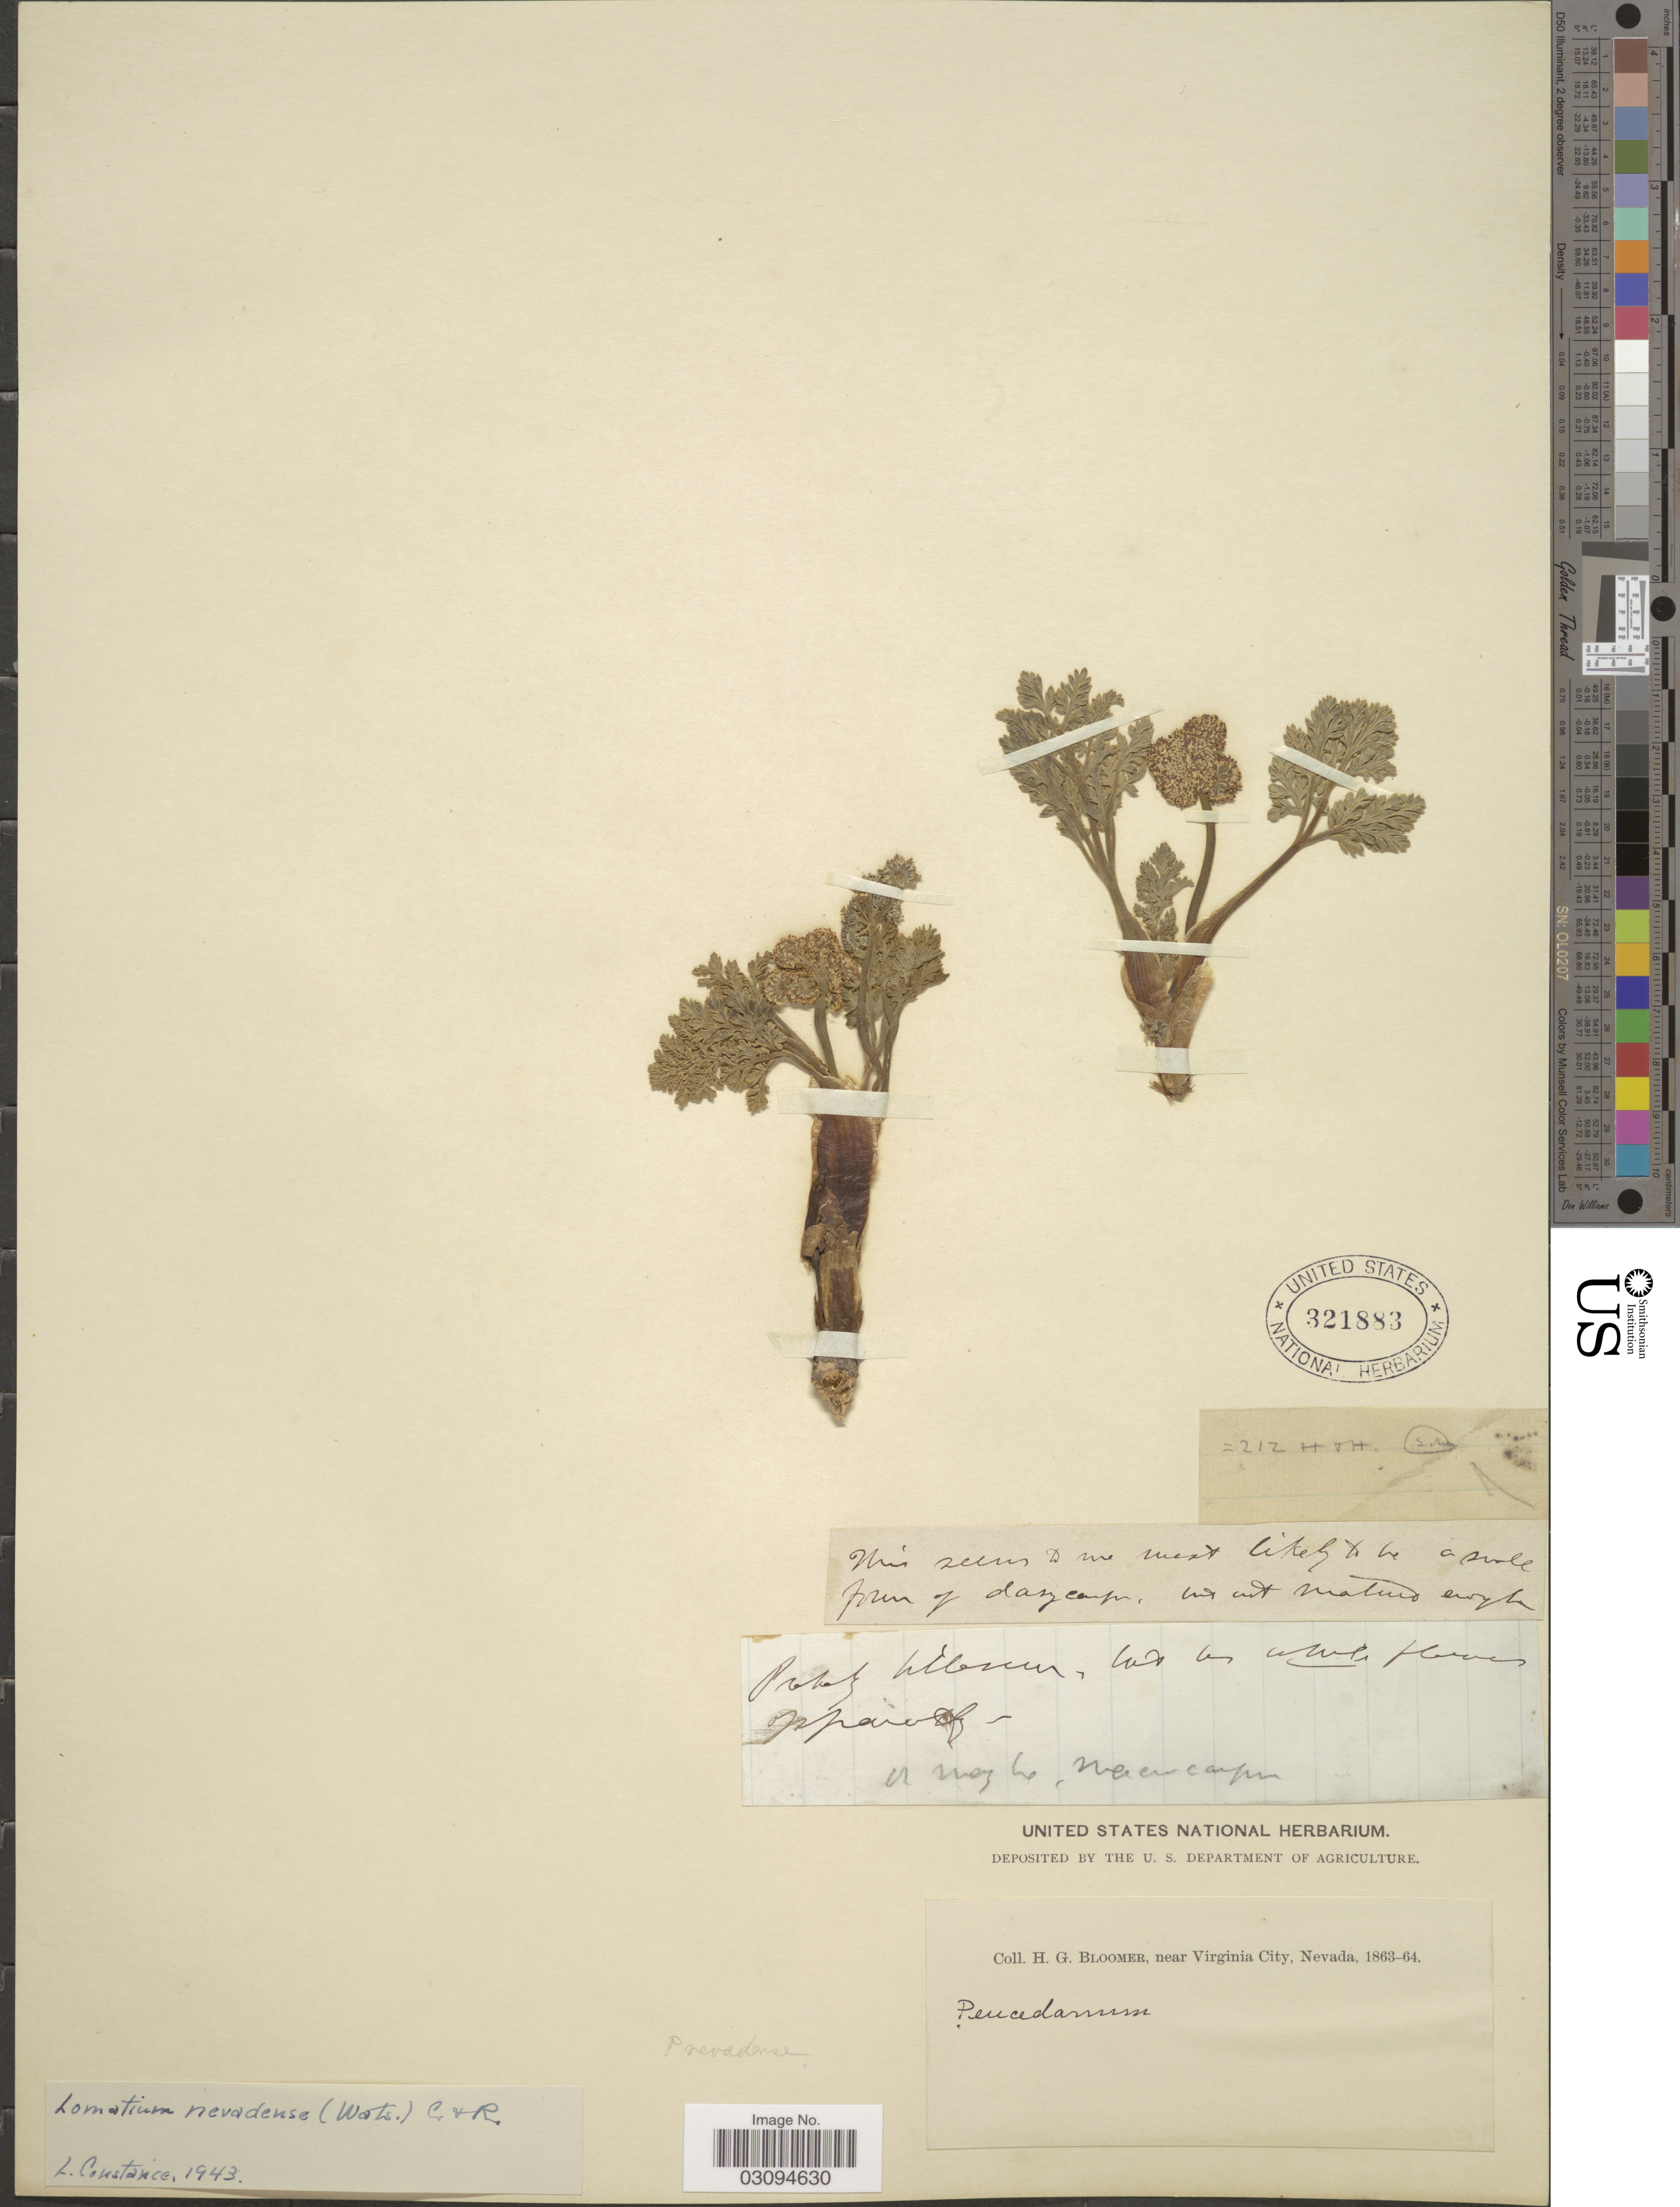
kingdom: Plantae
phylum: Tracheophyta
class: Magnoliopsida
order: Apiales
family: Apiaceae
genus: Lomatium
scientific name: Lomatium nevadense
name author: (S. Watson) J.M. Coult. & Rose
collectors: H. Bloomer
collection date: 1863/1864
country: United States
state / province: Nevada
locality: Near Virginia City.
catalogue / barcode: US 321883